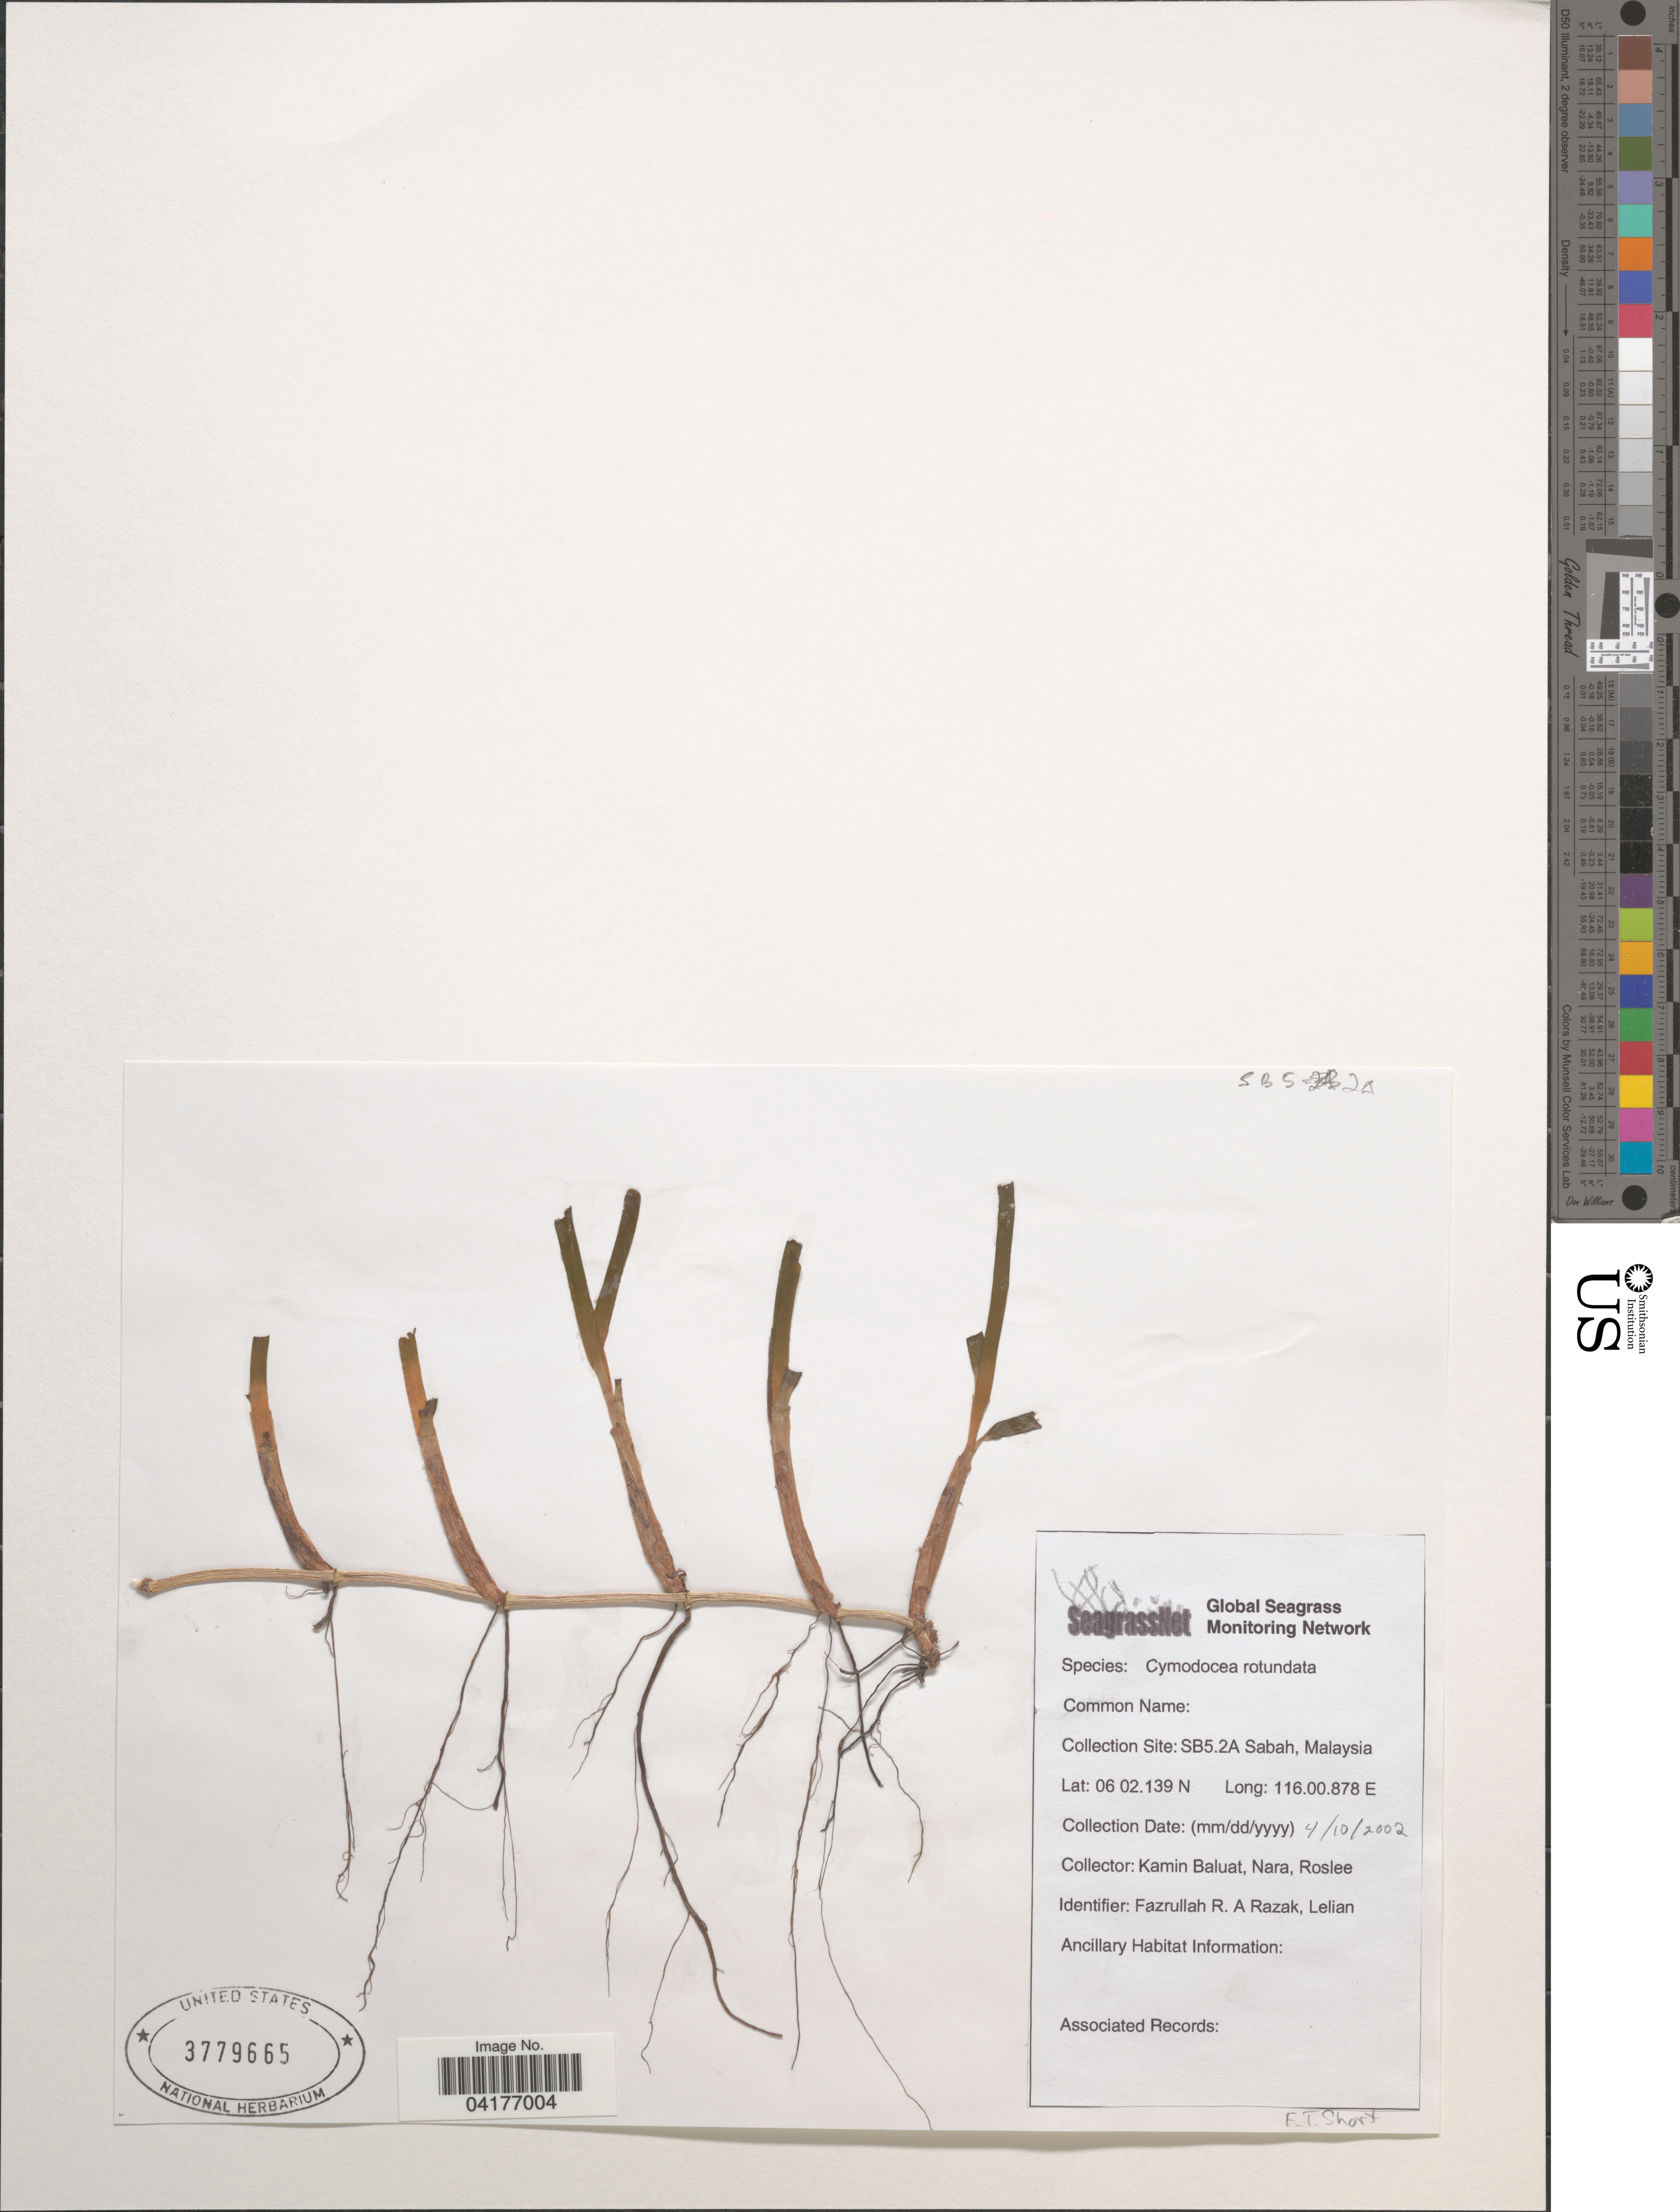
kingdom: Plantae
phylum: Tracheophyta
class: Liliopsida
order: Alismatales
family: Cymodoceaceae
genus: Cymodocea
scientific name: Cymodocea rotundata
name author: Asch. & Schweinf.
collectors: K. Baluat, Nara & Roslee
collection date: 2002-04-10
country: Malaysia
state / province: Sabah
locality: Collection Site: SB5.2A Sabah, Malaysia.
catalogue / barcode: US 3779665